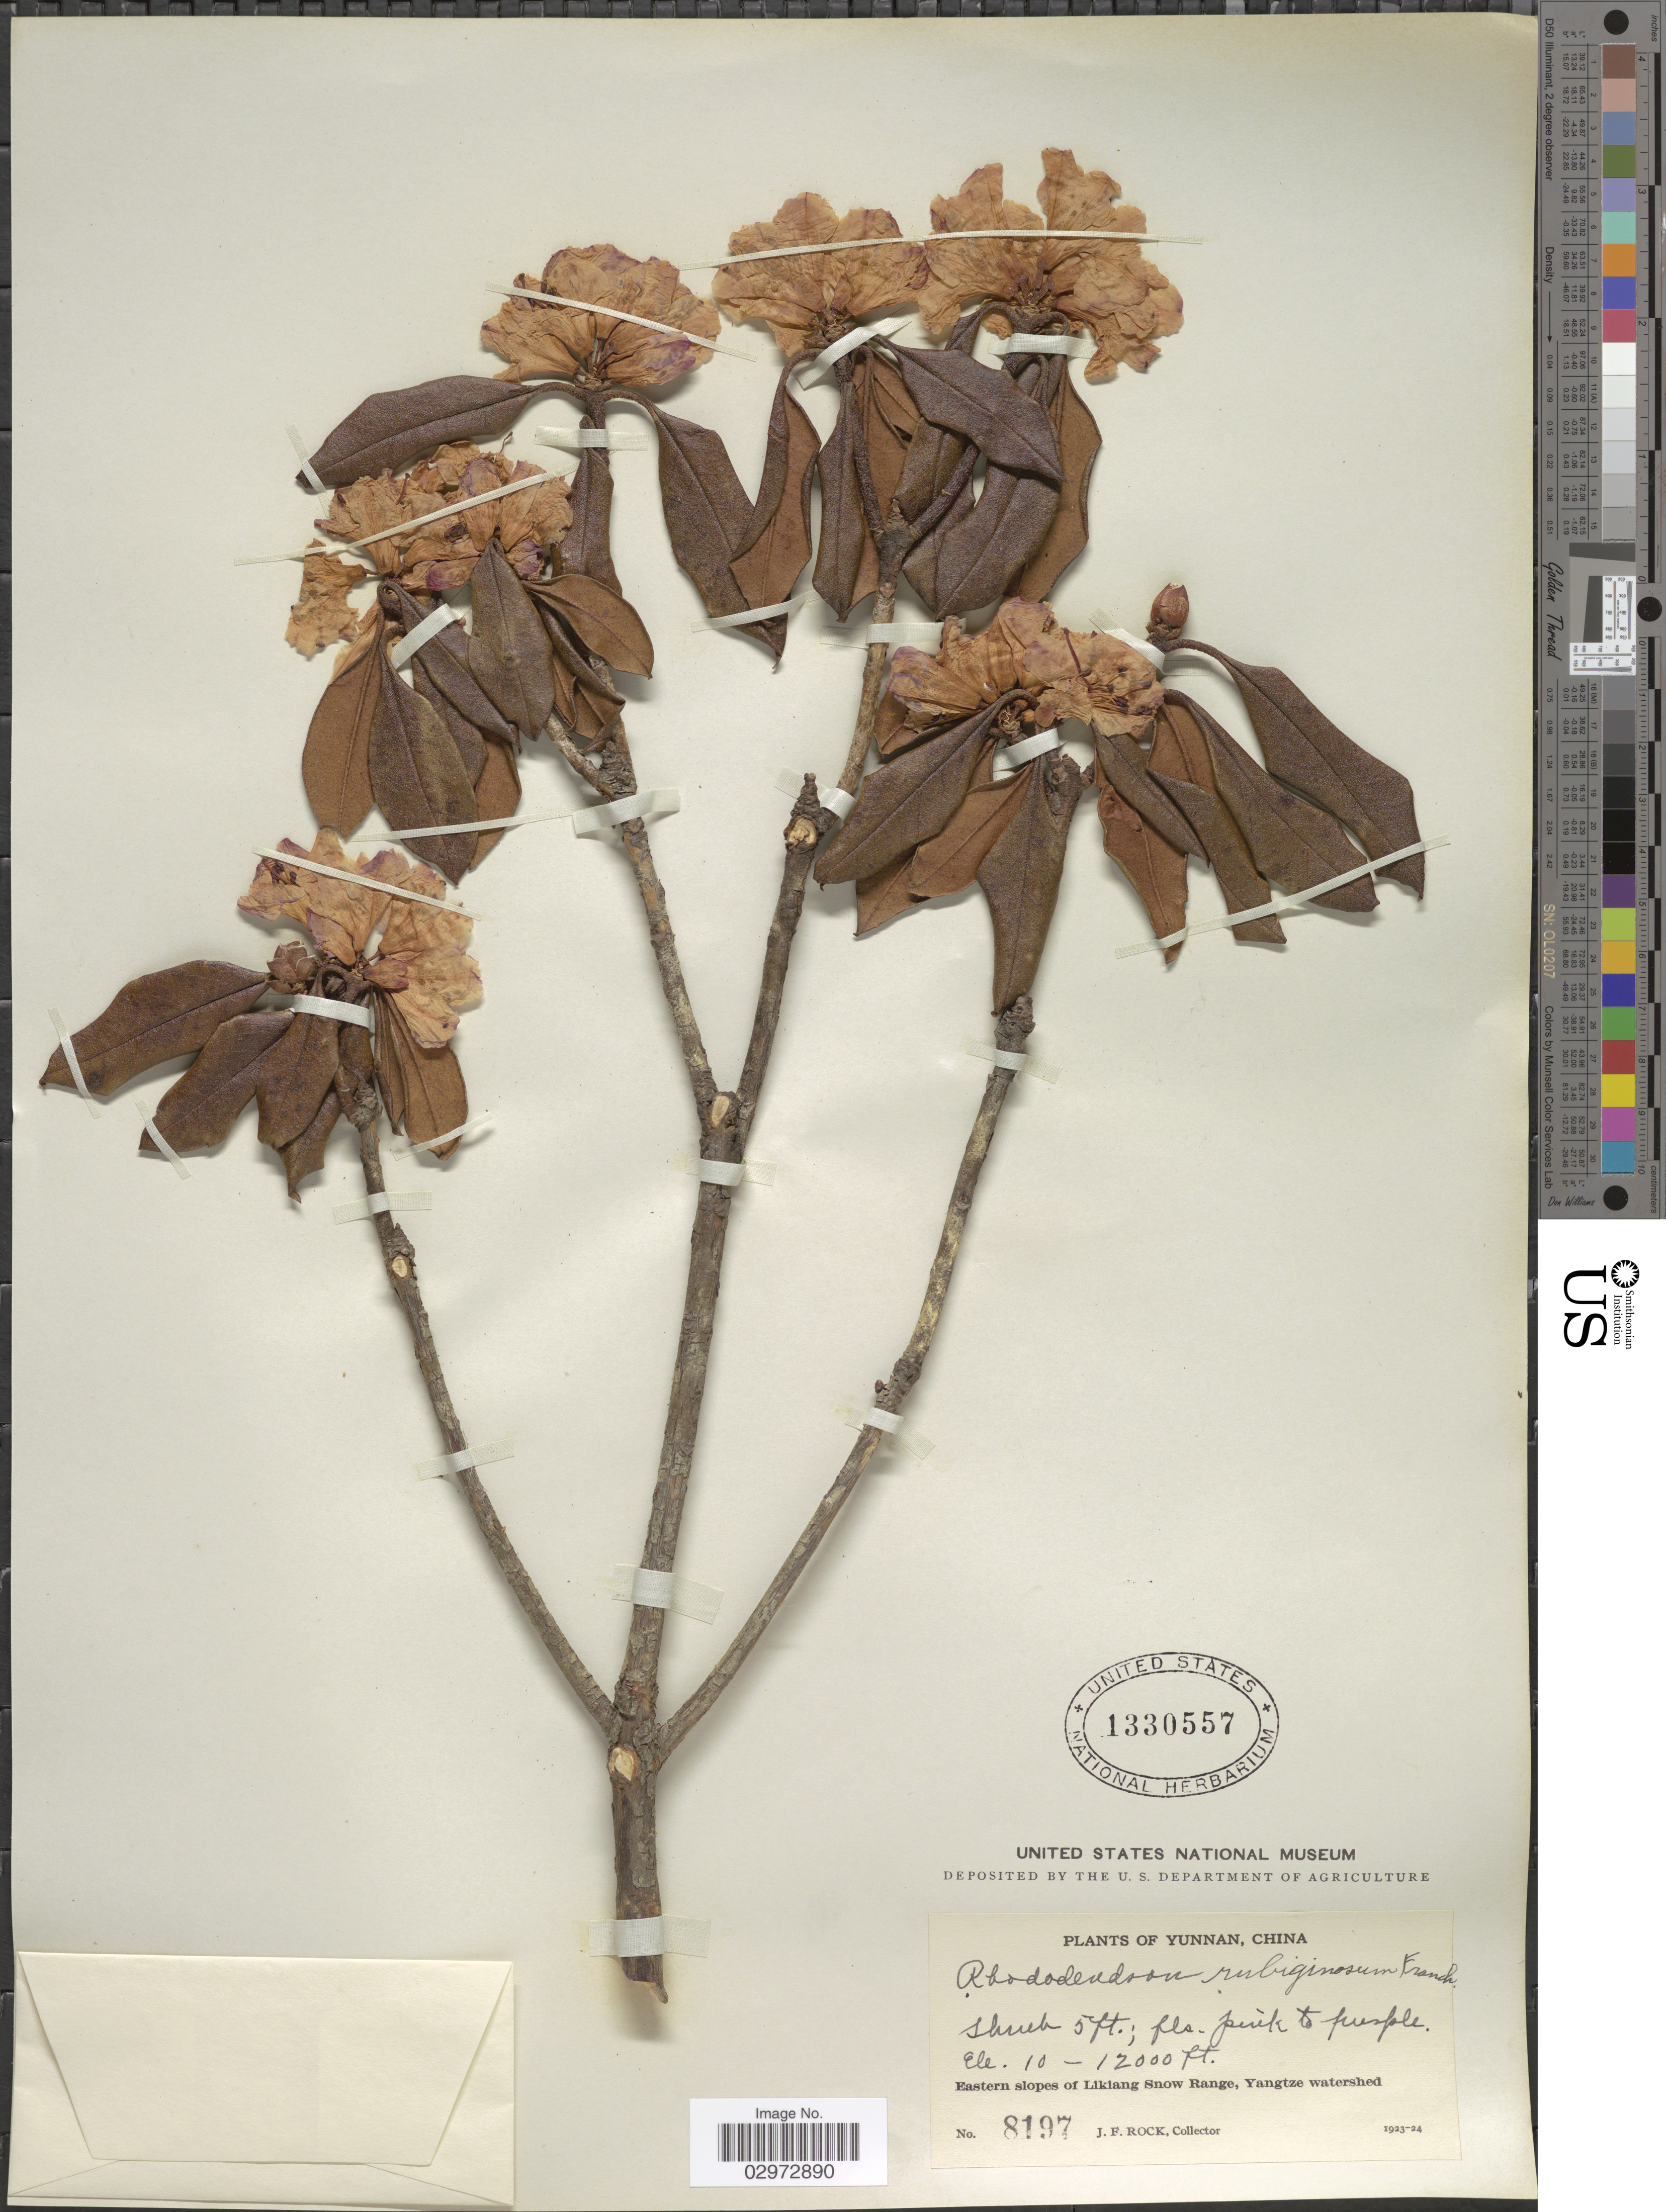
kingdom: Plantae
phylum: Tracheophyta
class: Magnoliopsida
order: Ericales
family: Ericaceae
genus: Rhododendron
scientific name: Rhododendron rubiginosum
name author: Franch.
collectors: J. Rock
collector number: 8197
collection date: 1923/1924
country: China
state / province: Yunnan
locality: Eastern slopes of Likiang Snow Range, Yangtze watershed.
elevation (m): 3048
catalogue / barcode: US 1330557